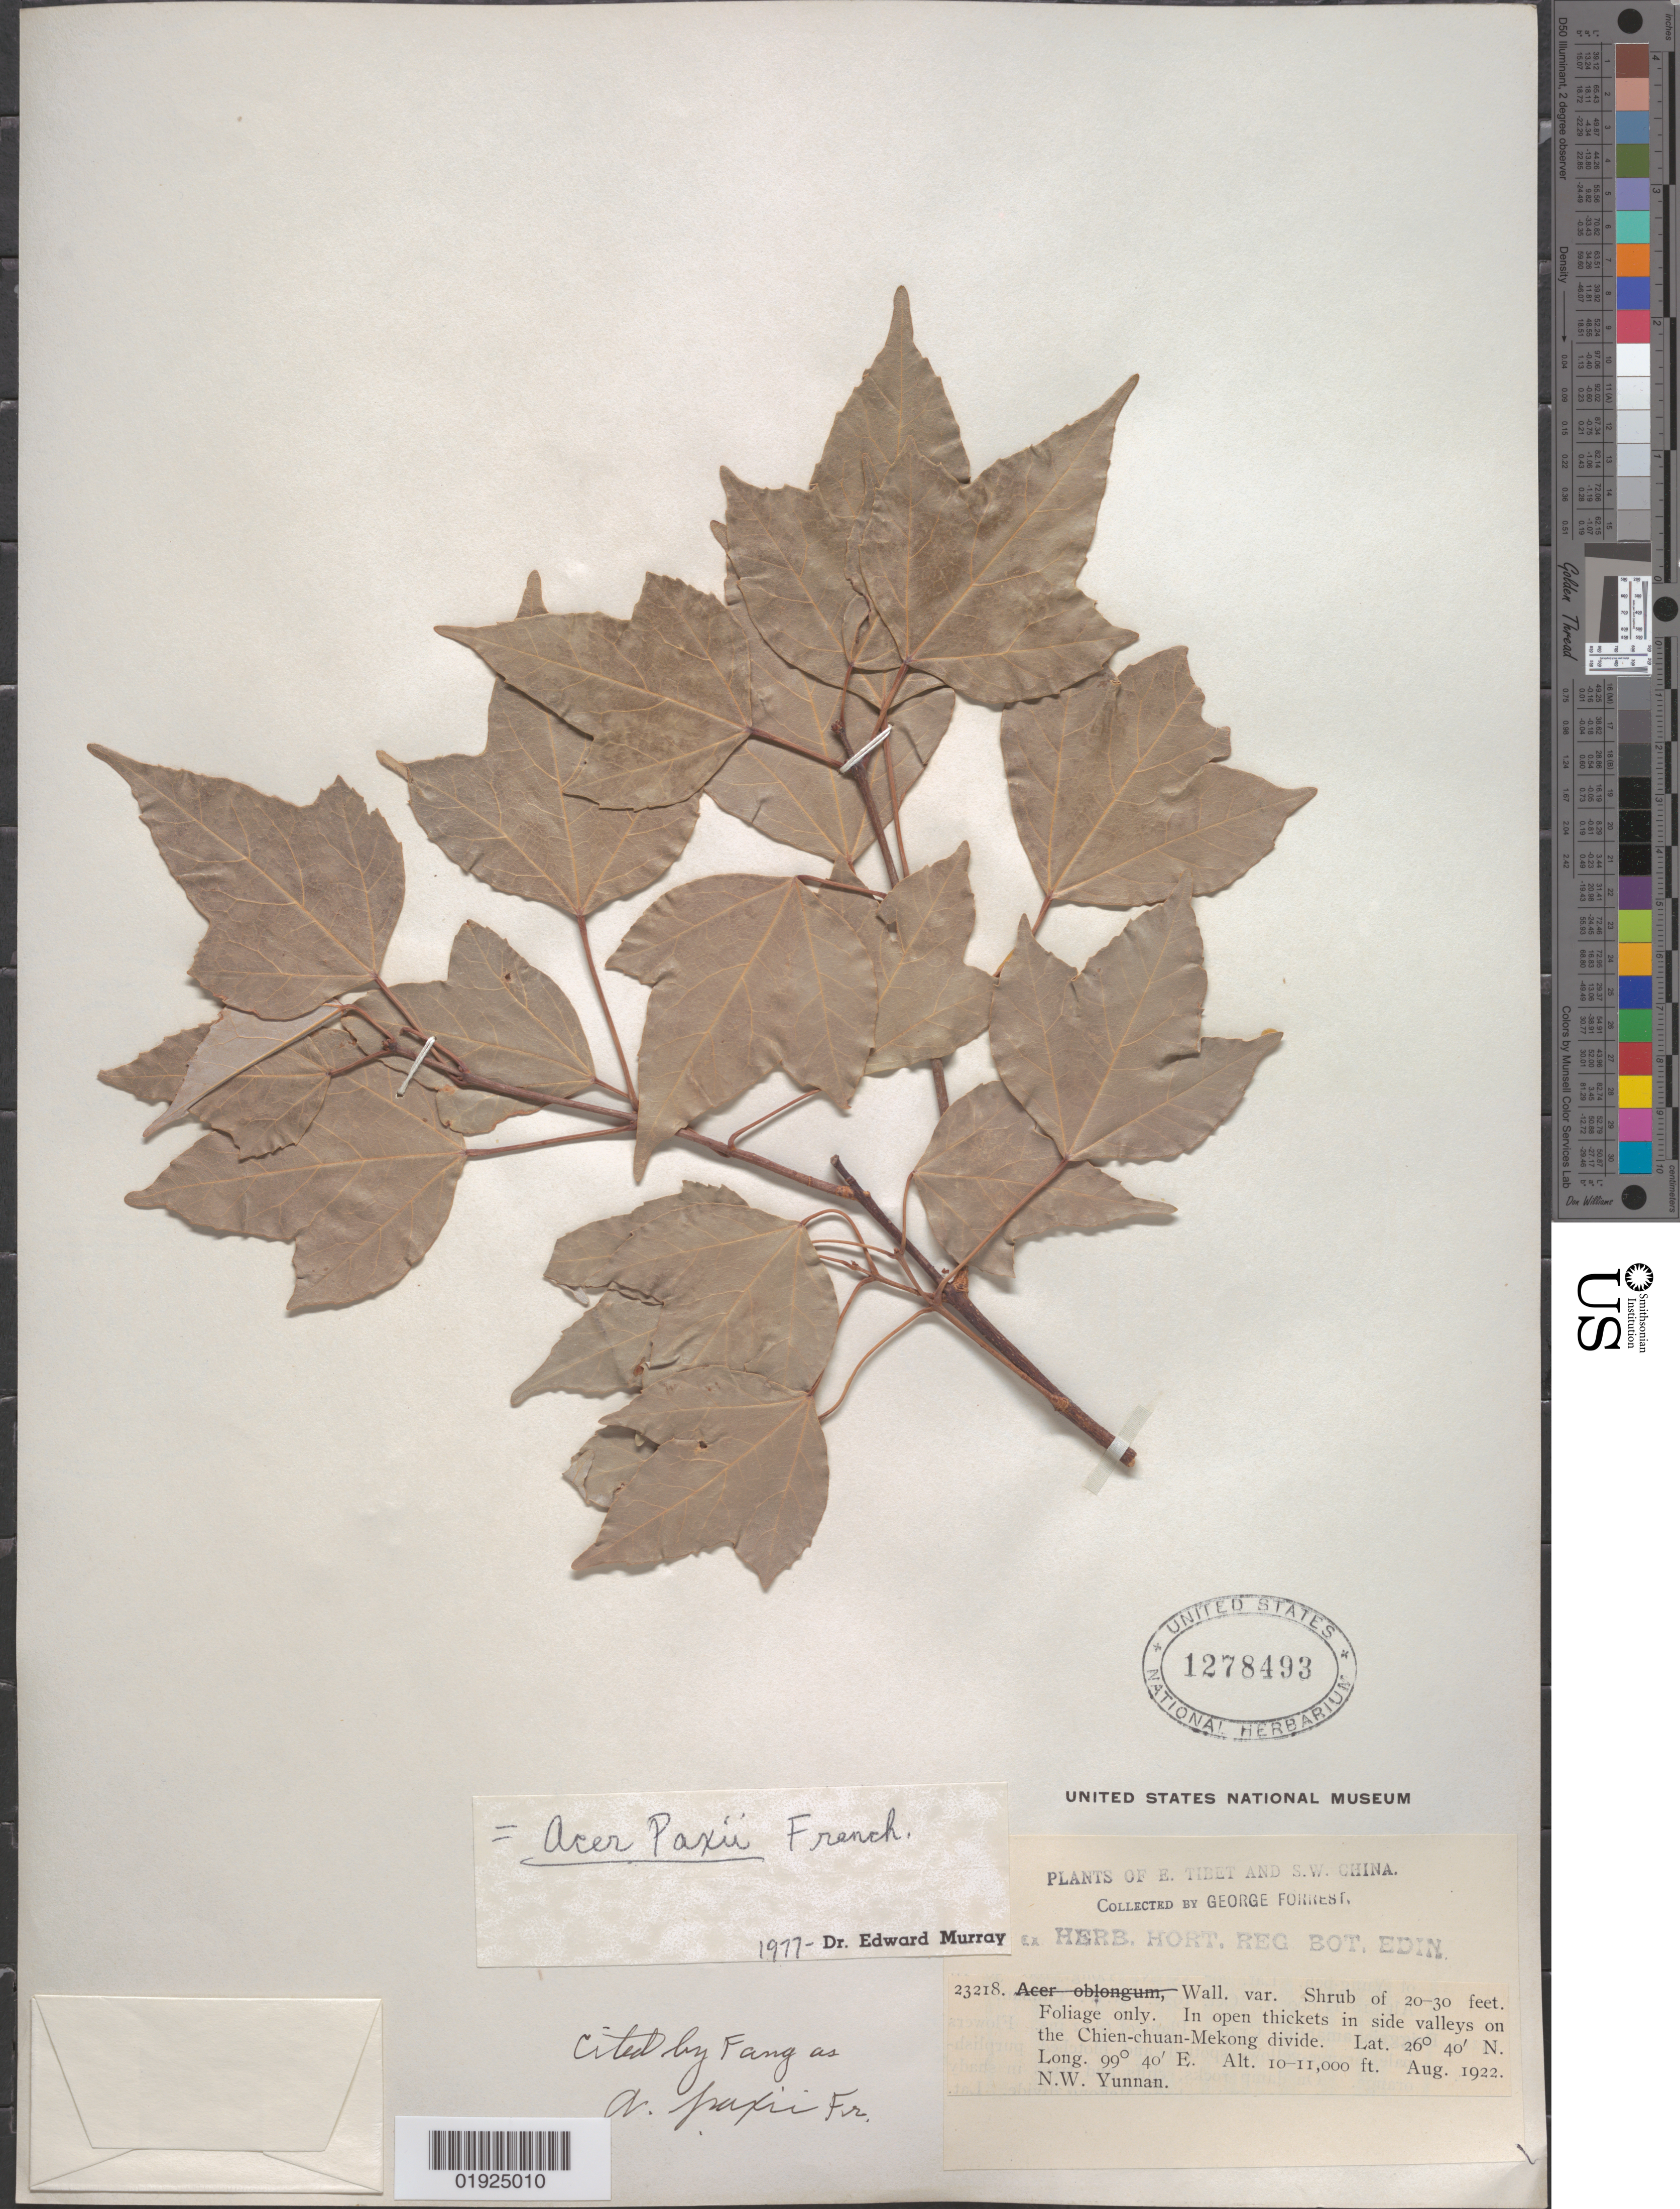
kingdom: Plantae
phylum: Tracheophyta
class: Magnoliopsida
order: Sapindales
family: Sapindaceae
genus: Acer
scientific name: Acer paxii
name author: Franch.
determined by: Murray, Edward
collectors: G. Forrest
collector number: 23218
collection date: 1922-08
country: China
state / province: Yunnan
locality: Chien-chuan-Mekong divide, NW Yunnan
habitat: In open thickets in side valleys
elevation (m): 3048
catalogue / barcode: US 1278493